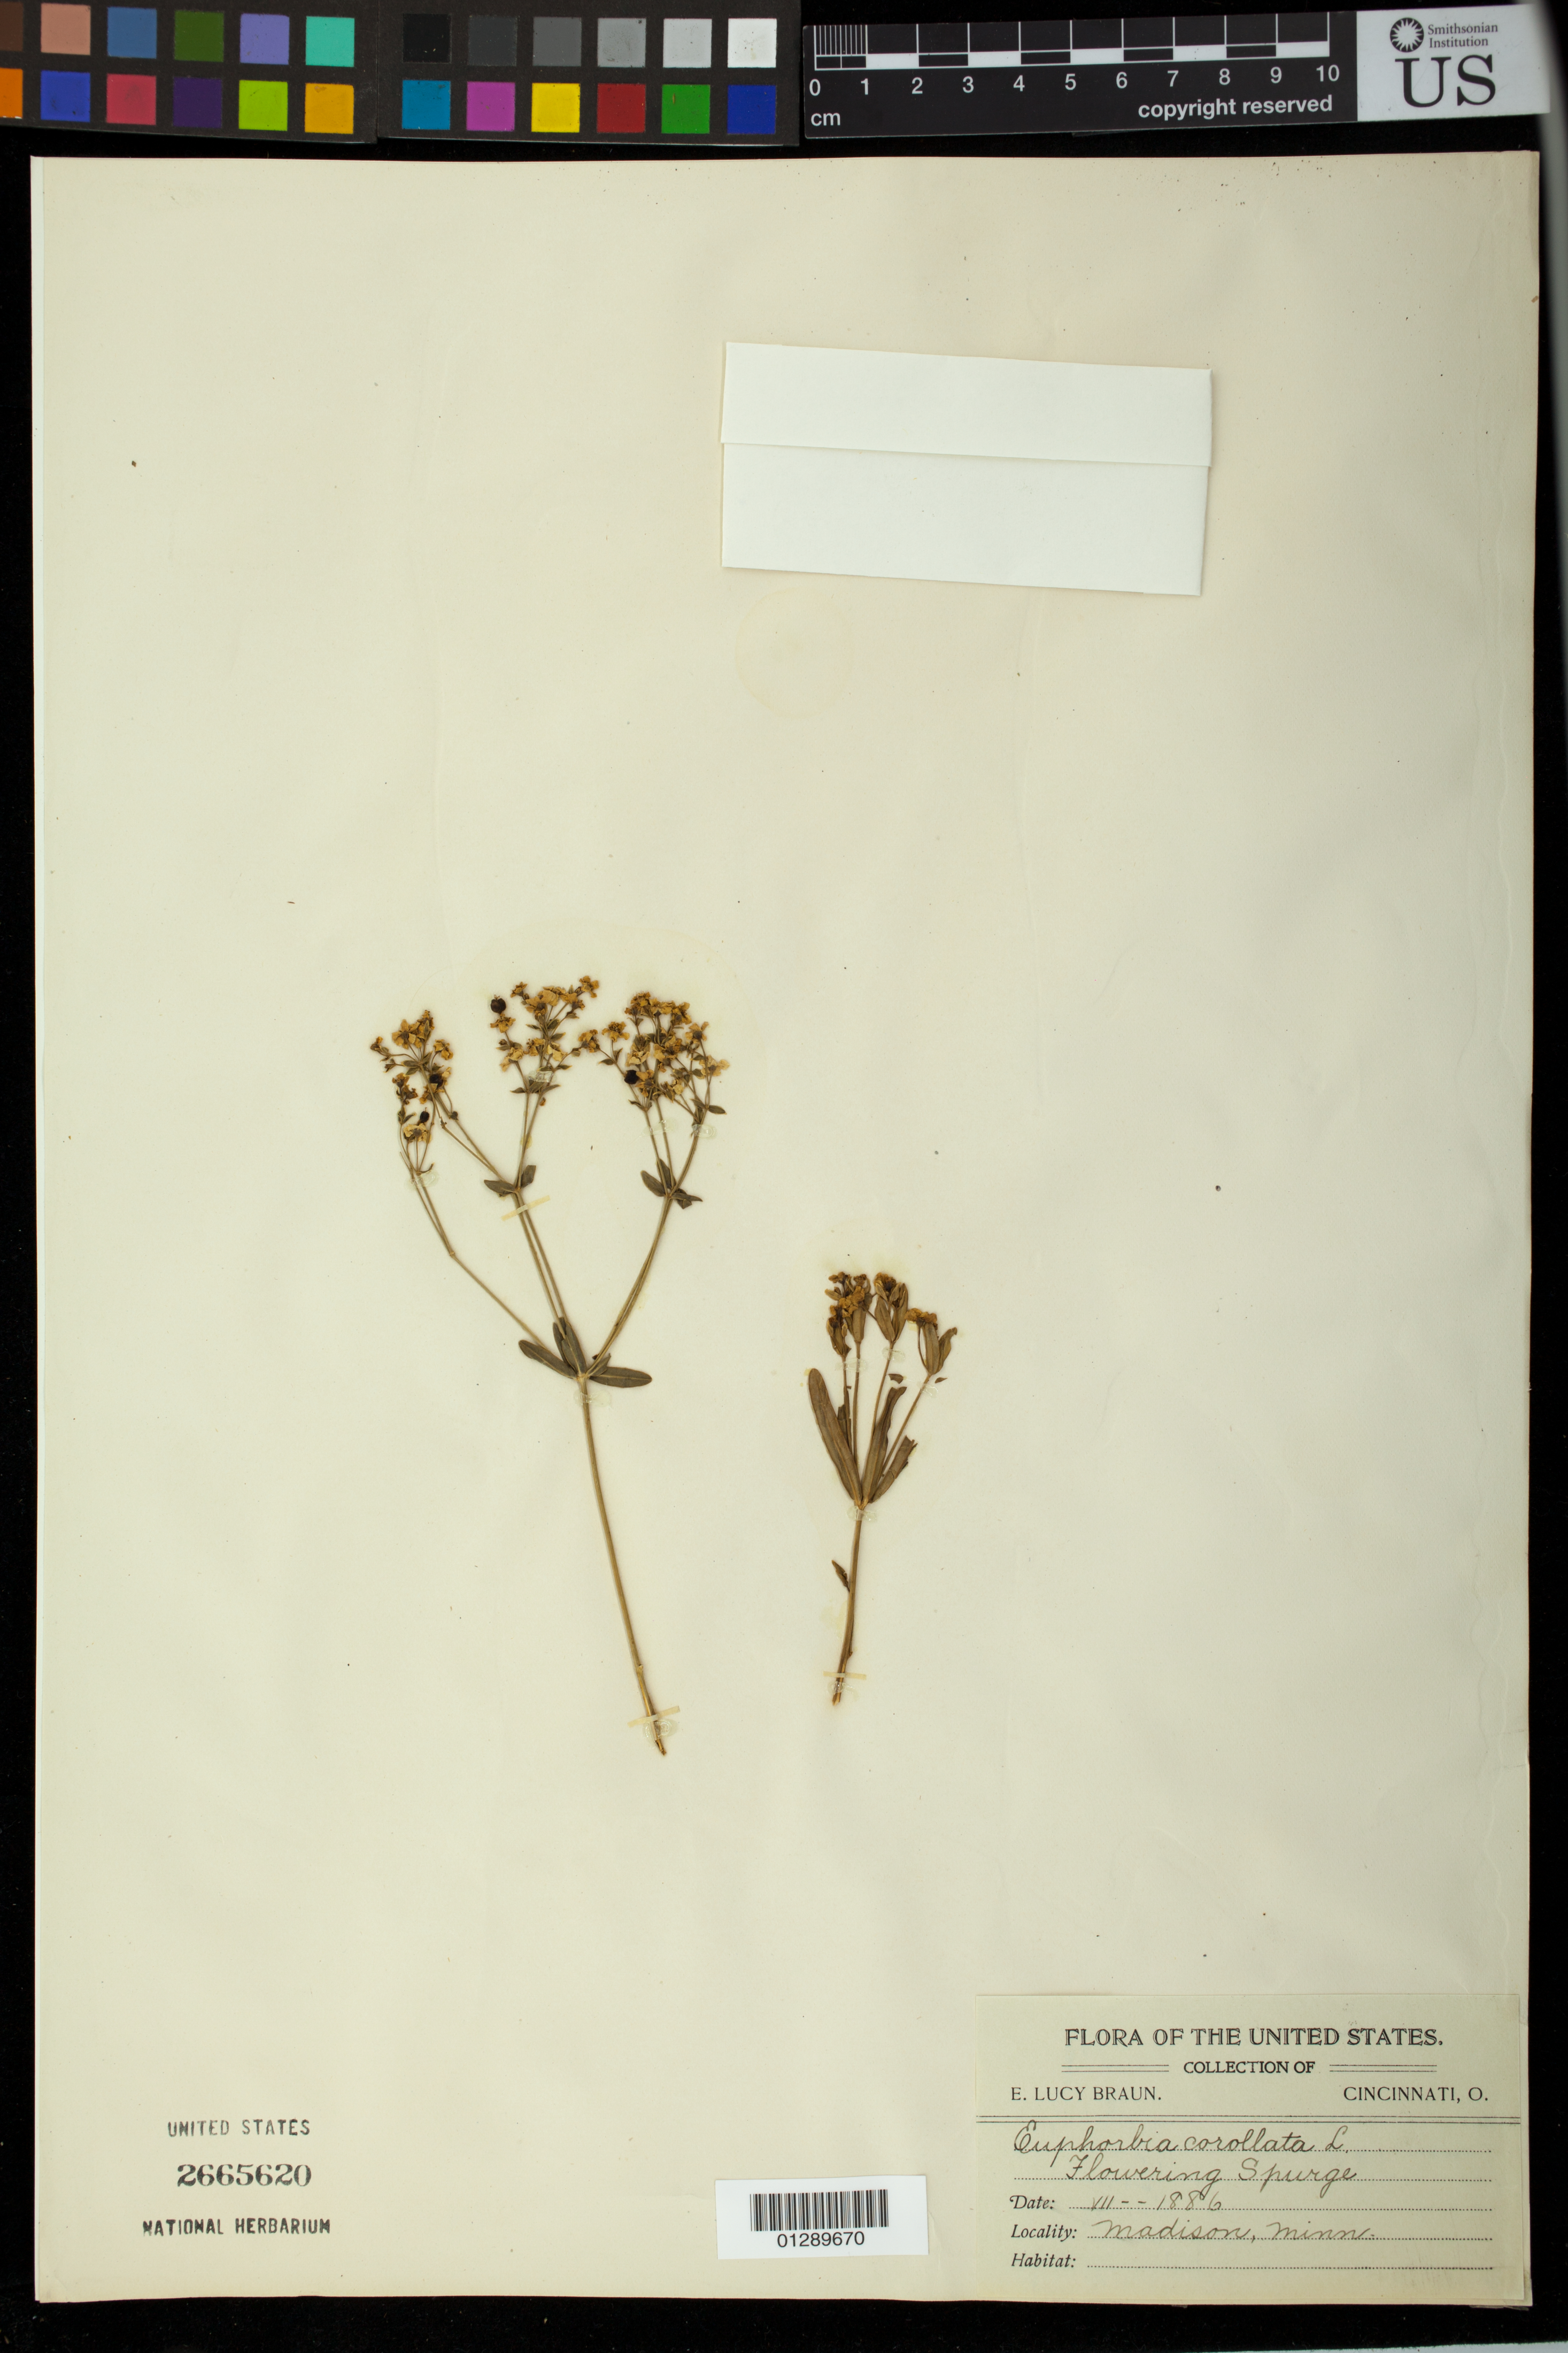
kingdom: Plantae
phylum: Tracheophyta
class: Magnoliopsida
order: Malpighiales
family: Euphorbiaceae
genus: Euphorbia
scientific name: Euphorbia corollata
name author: L.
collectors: E. L. Braun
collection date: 1886-07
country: United States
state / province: Minnesota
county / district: Lac qui Parle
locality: Madison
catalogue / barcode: US 2665620